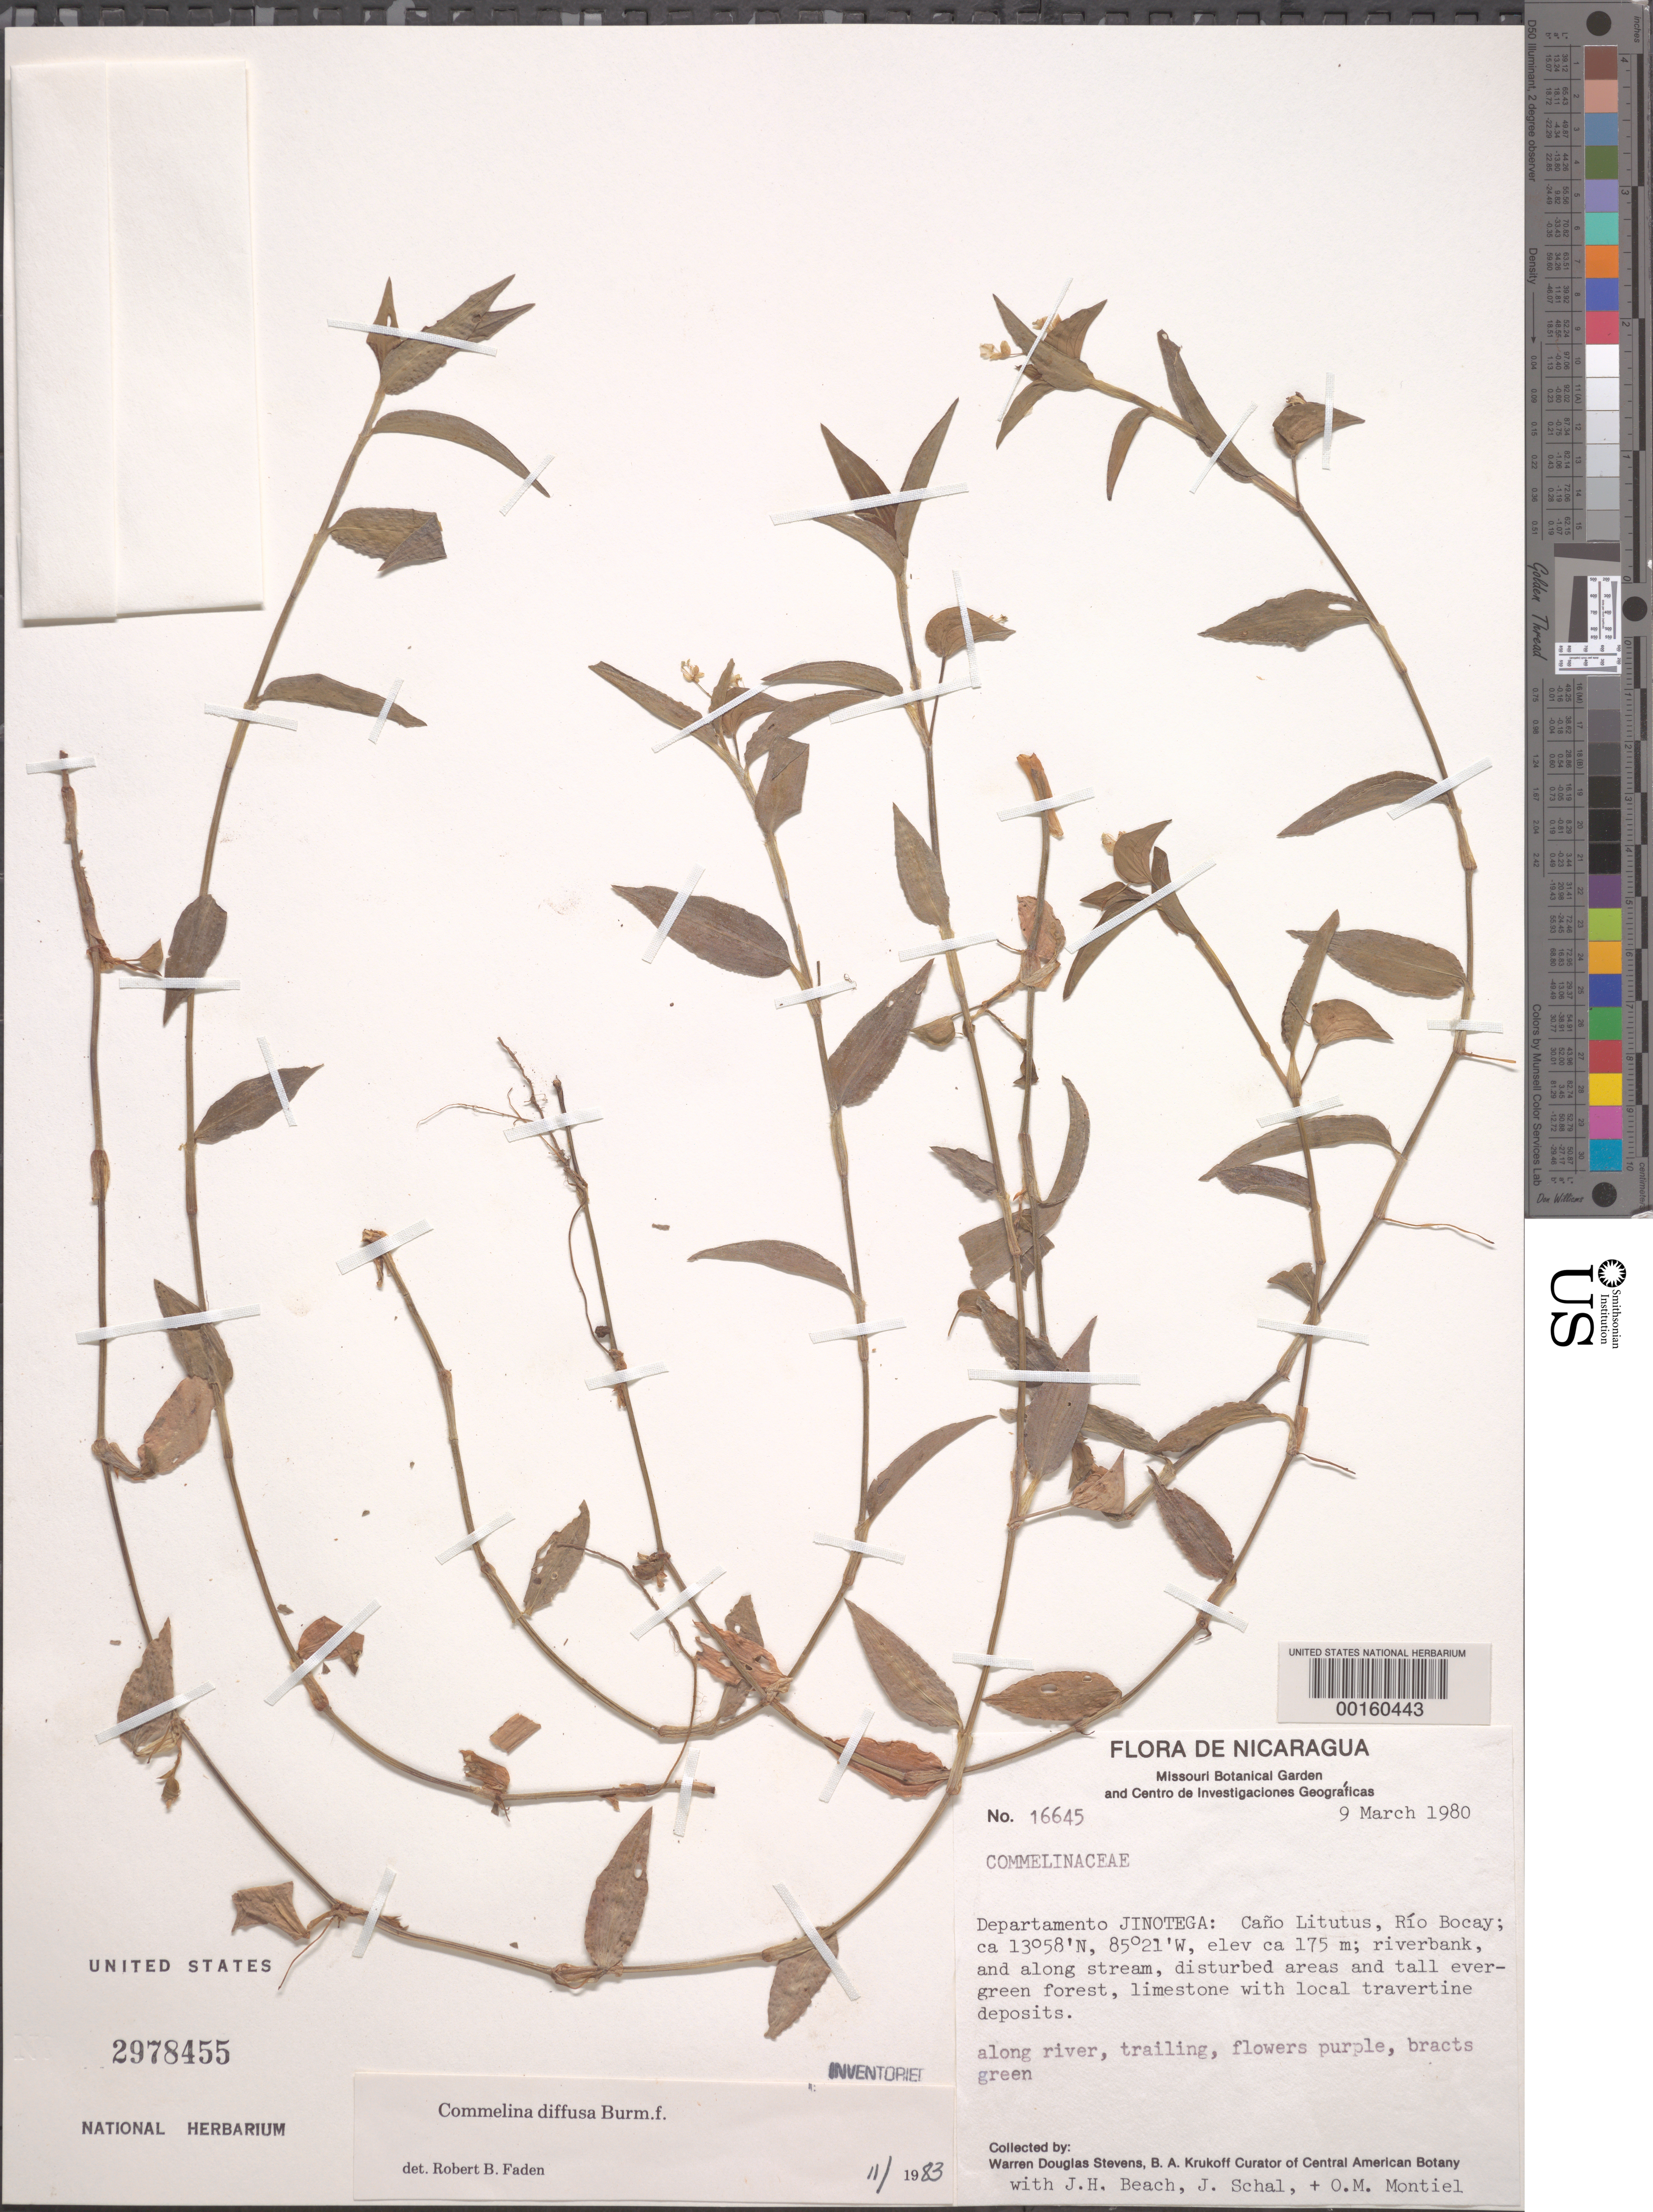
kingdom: Plantae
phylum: Tracheophyta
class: Liliopsida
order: Commelinales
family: Commelinaceae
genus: Commelina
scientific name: Commelina diffusa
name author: Burm. f.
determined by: Faden, Robert B., (US), Smithsonian Institution - National Museum of Natural History (UNITED STATES)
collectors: W. D. Stevens & B. A. Krukoff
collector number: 16645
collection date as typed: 09 Mar 1980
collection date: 1980-03-09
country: Nicaragua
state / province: Jinotega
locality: Cano Litutus, Rio Bocay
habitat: Streambank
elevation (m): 175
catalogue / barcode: US 2978455